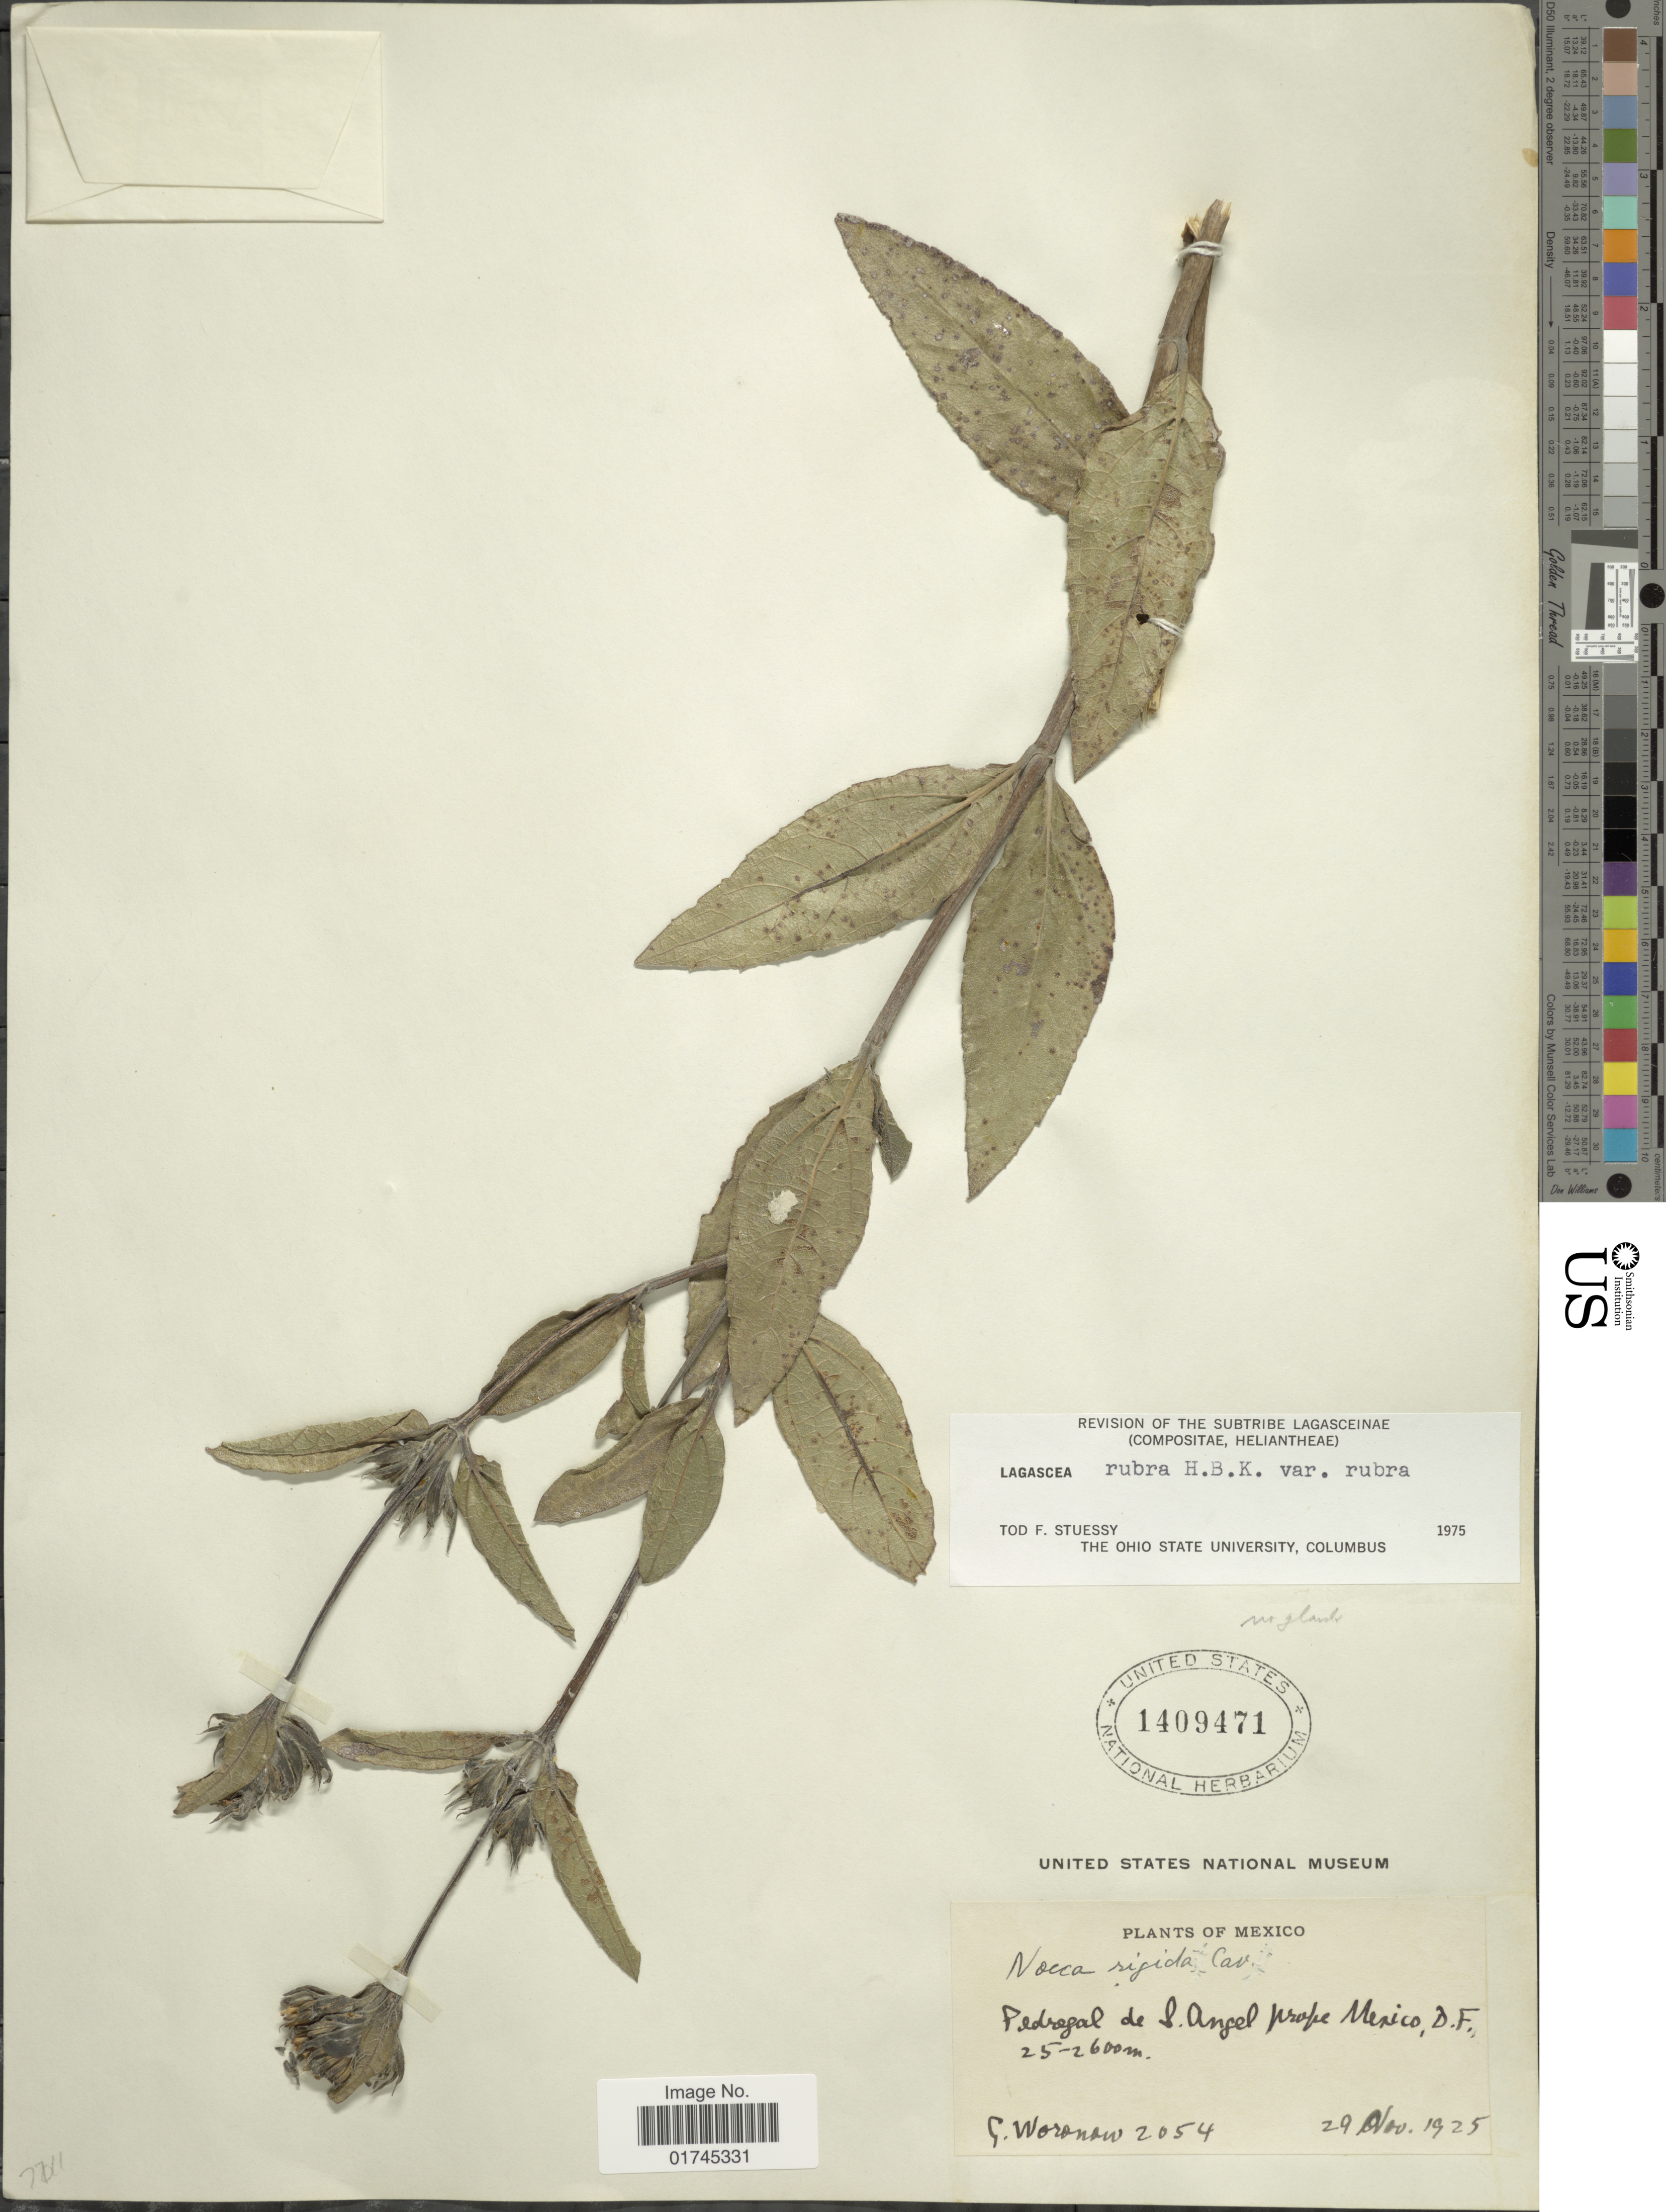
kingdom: Plantae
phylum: Tracheophyta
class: Magnoliopsida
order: Asterales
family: Asteraceae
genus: Lagascea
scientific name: Lagascea rigida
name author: Cav.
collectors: G. Woronow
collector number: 2054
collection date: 1925-11-29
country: Mexico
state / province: Distrito Federal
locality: Pedregal de S. Angel pope Mexico.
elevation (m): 2500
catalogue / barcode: US 1409471